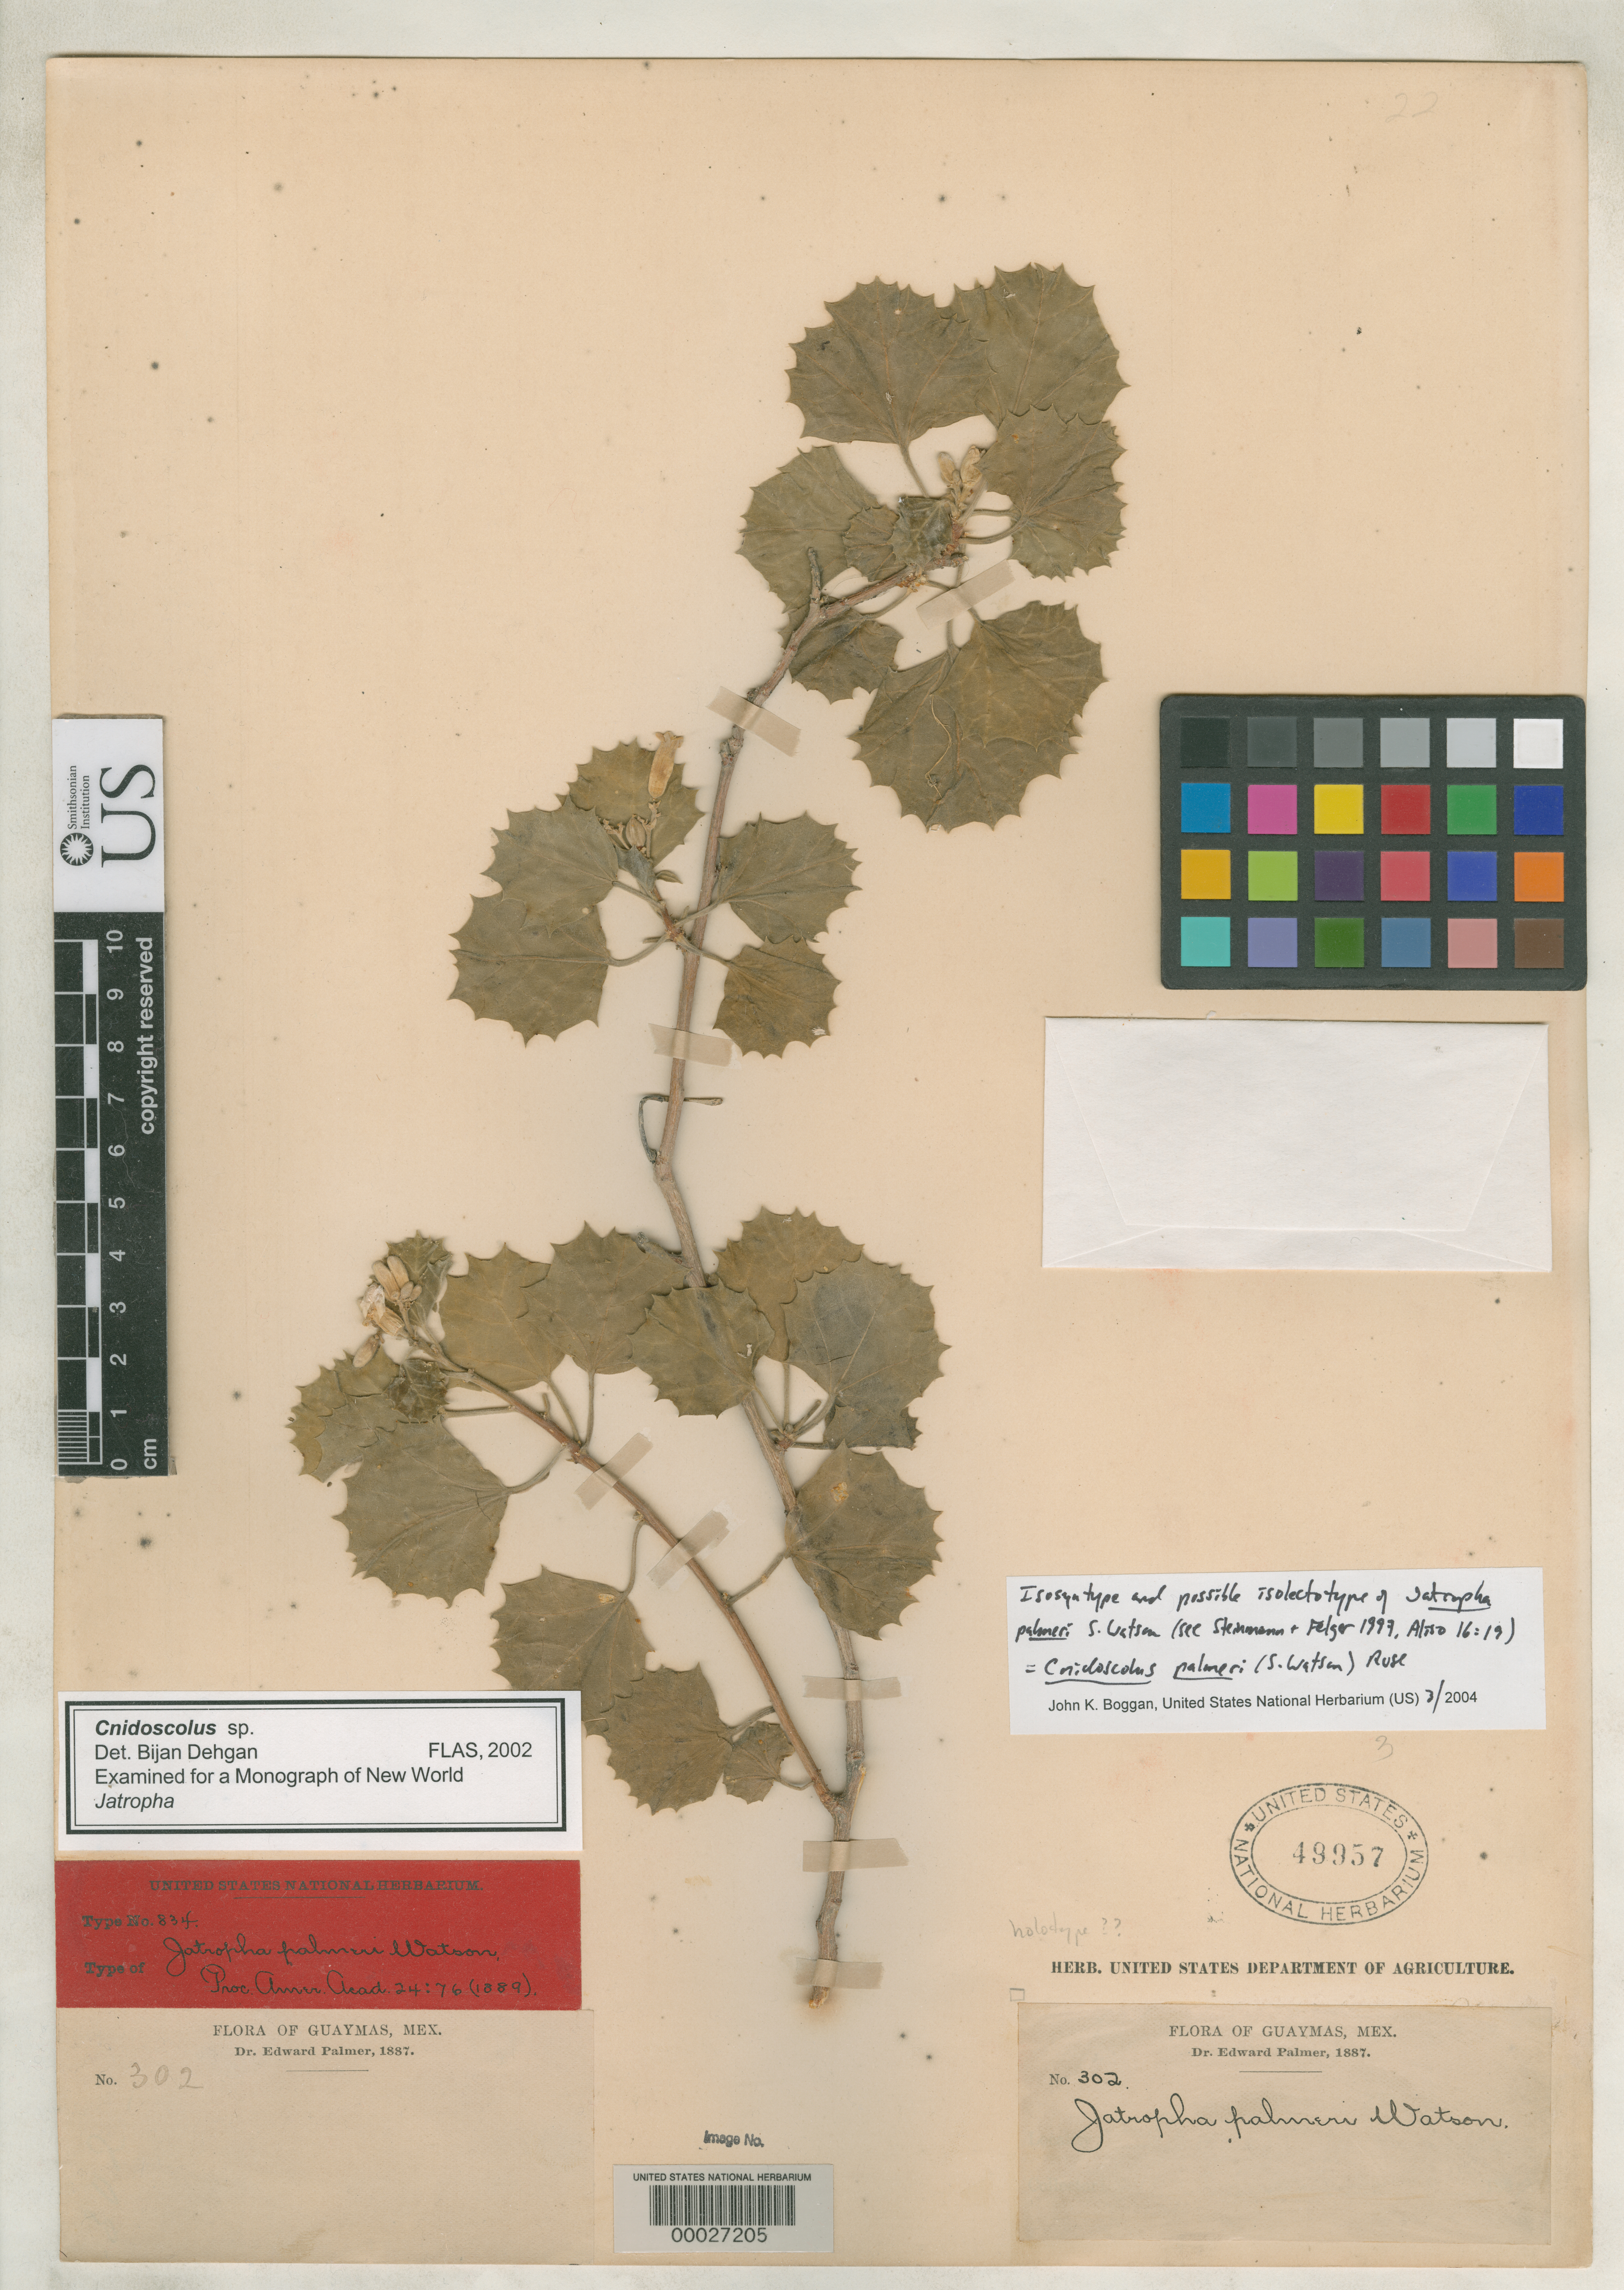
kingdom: Plantae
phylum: Tracheophyta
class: Magnoliopsida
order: Malpighiales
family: Euphorbiaceae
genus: Jatropha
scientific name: Jatropha palmeri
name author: S. Watson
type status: Possible Isolectotype; Isosyntype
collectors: E. Palmer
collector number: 302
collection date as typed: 1887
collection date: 1887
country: Mexico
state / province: Sonora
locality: Guaymas. [Protologue: "at a high elevation in the mountains above Guaymas"]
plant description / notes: Annotated by B. Dehgan (2002) as "Cnidoscolus sp."; Possible isolectotype (lectotype at GH is dated October 1887; syntype at NY, also Palmer 302, is dated June 1887)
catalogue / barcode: US 49957